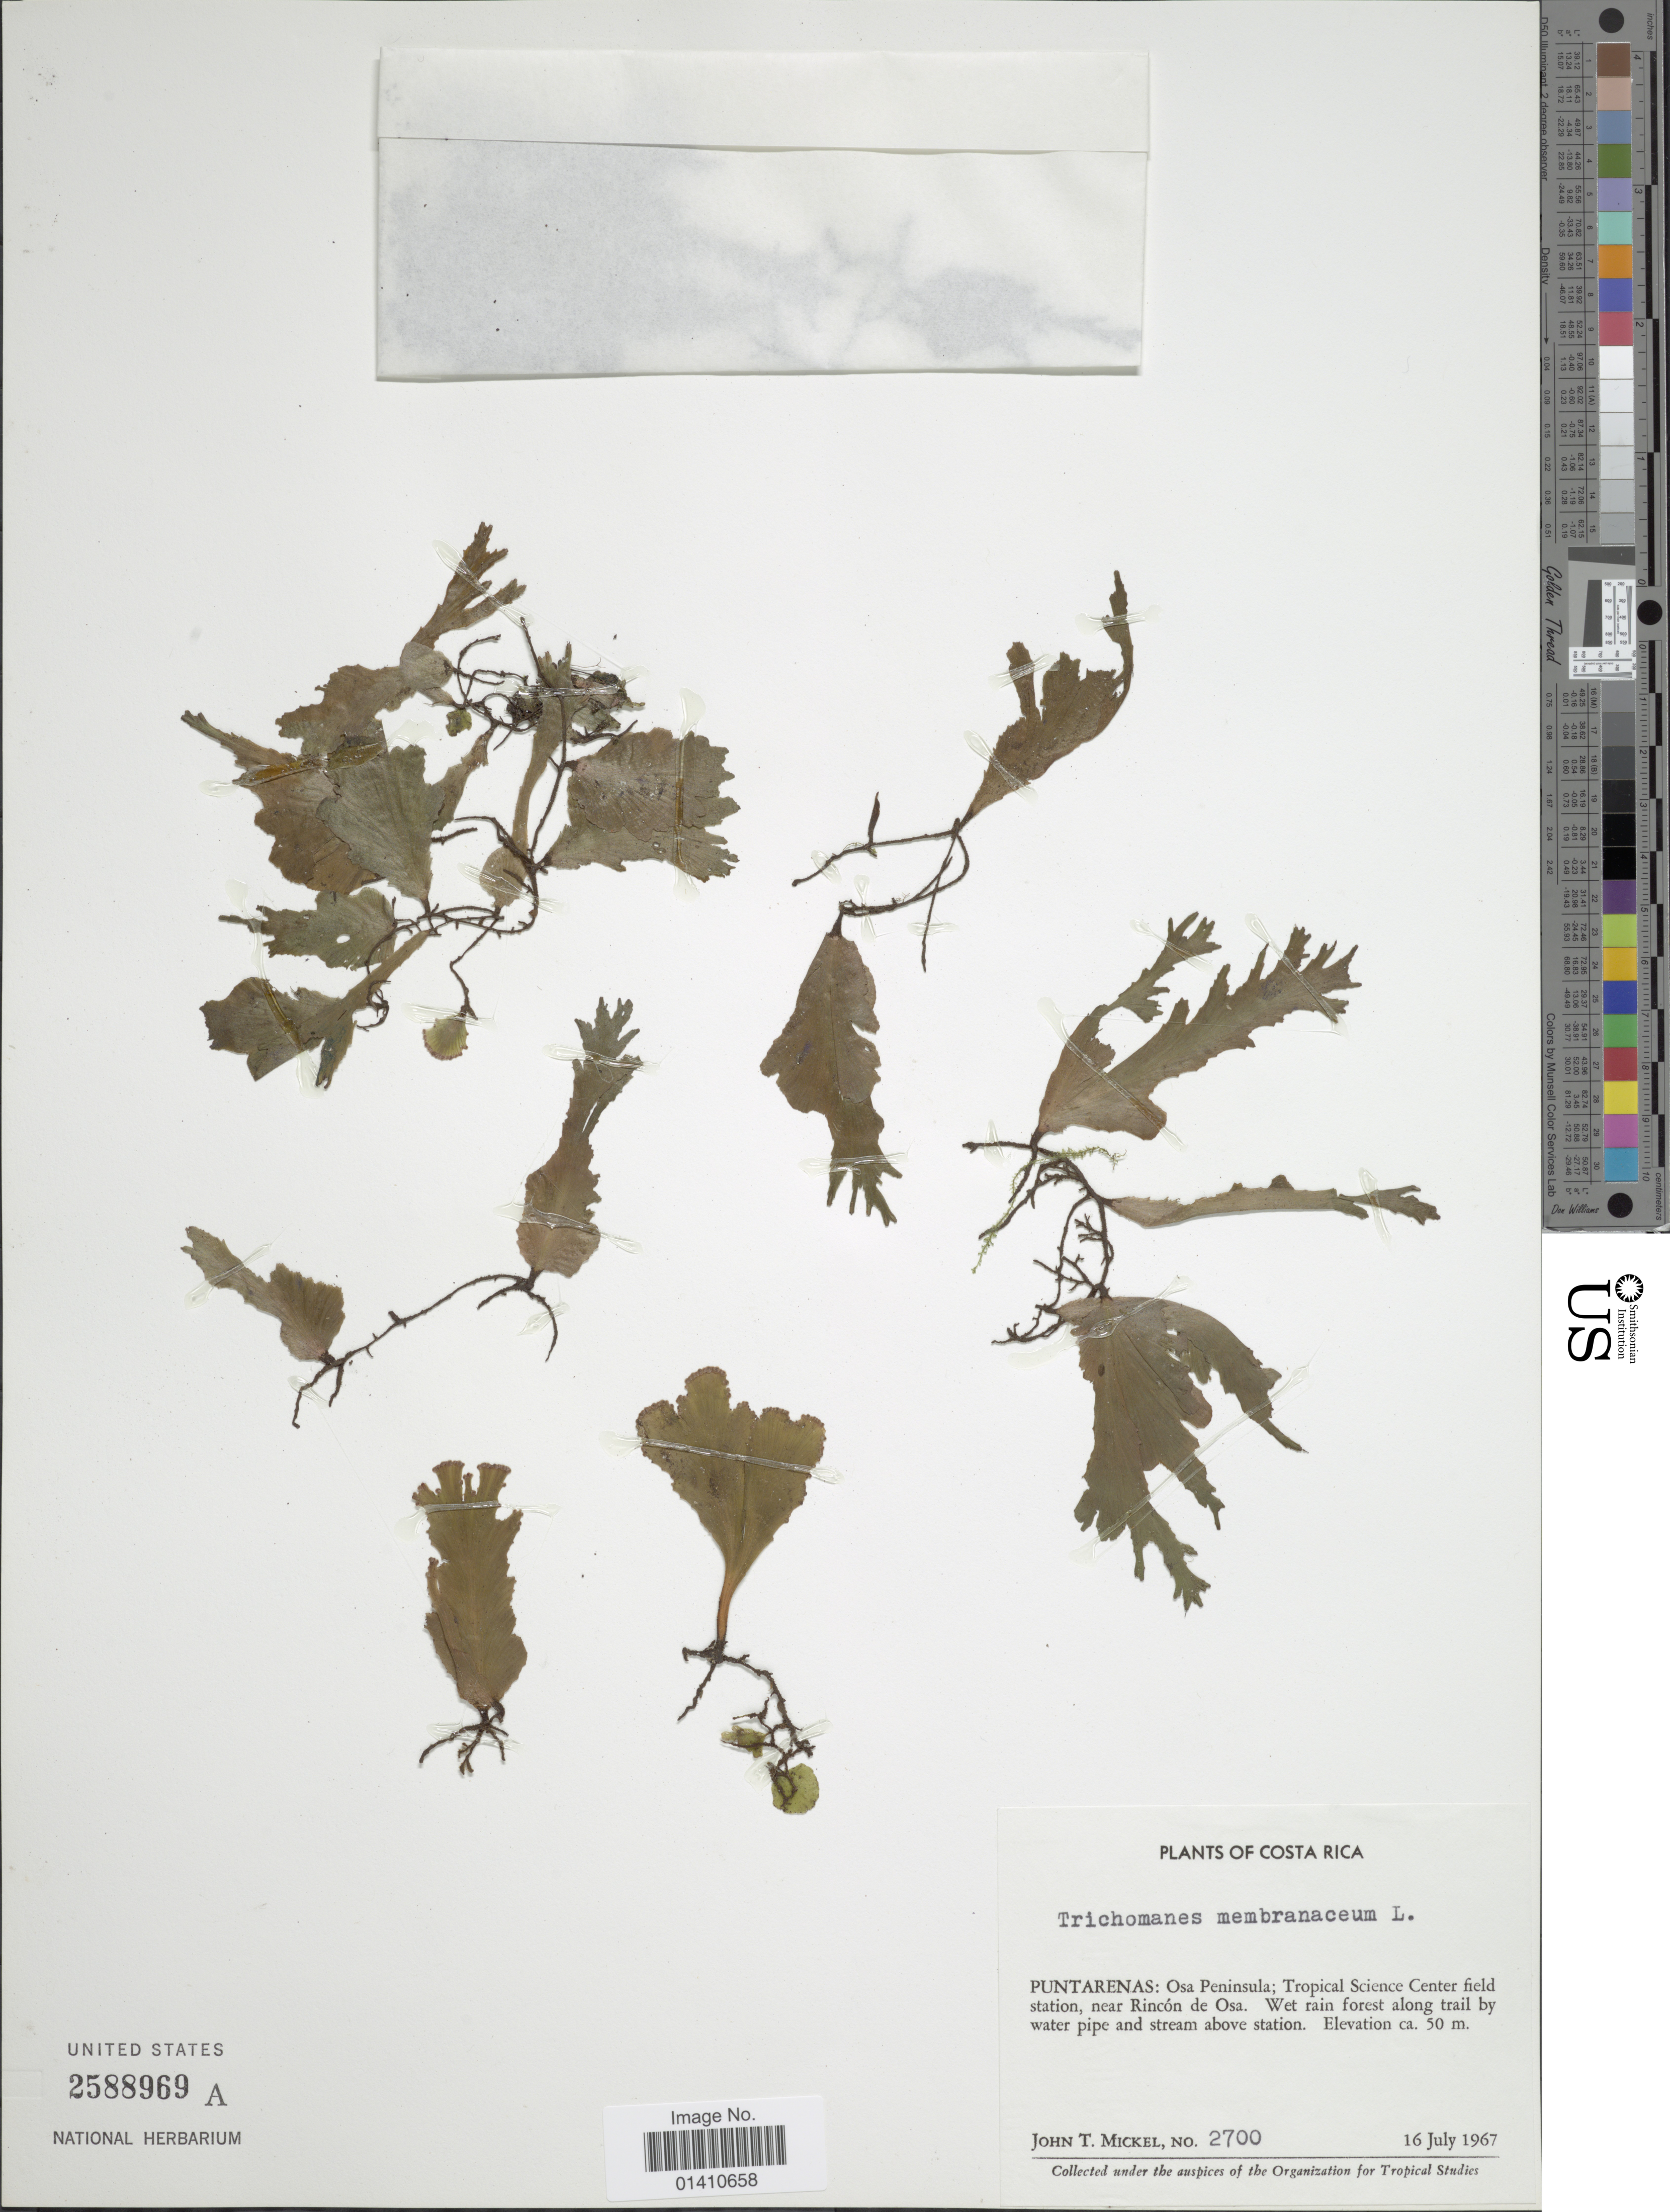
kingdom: Plantae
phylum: Tracheophyta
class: Polypodiopsida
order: Hymenophyllales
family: Hymenophyllaceae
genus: Didymoglossum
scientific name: Didymoglossum membranaceum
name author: (L.) Vareschi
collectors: J. T. Mickel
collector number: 2700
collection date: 1967-07-16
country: Costa Rica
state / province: Puntarenas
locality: Osa Peninsula: Tropical Sciences Center field station, near Rincon de Osa. Wet rain forest along trail by water pipe and stream above station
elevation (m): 50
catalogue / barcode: US 2588969A